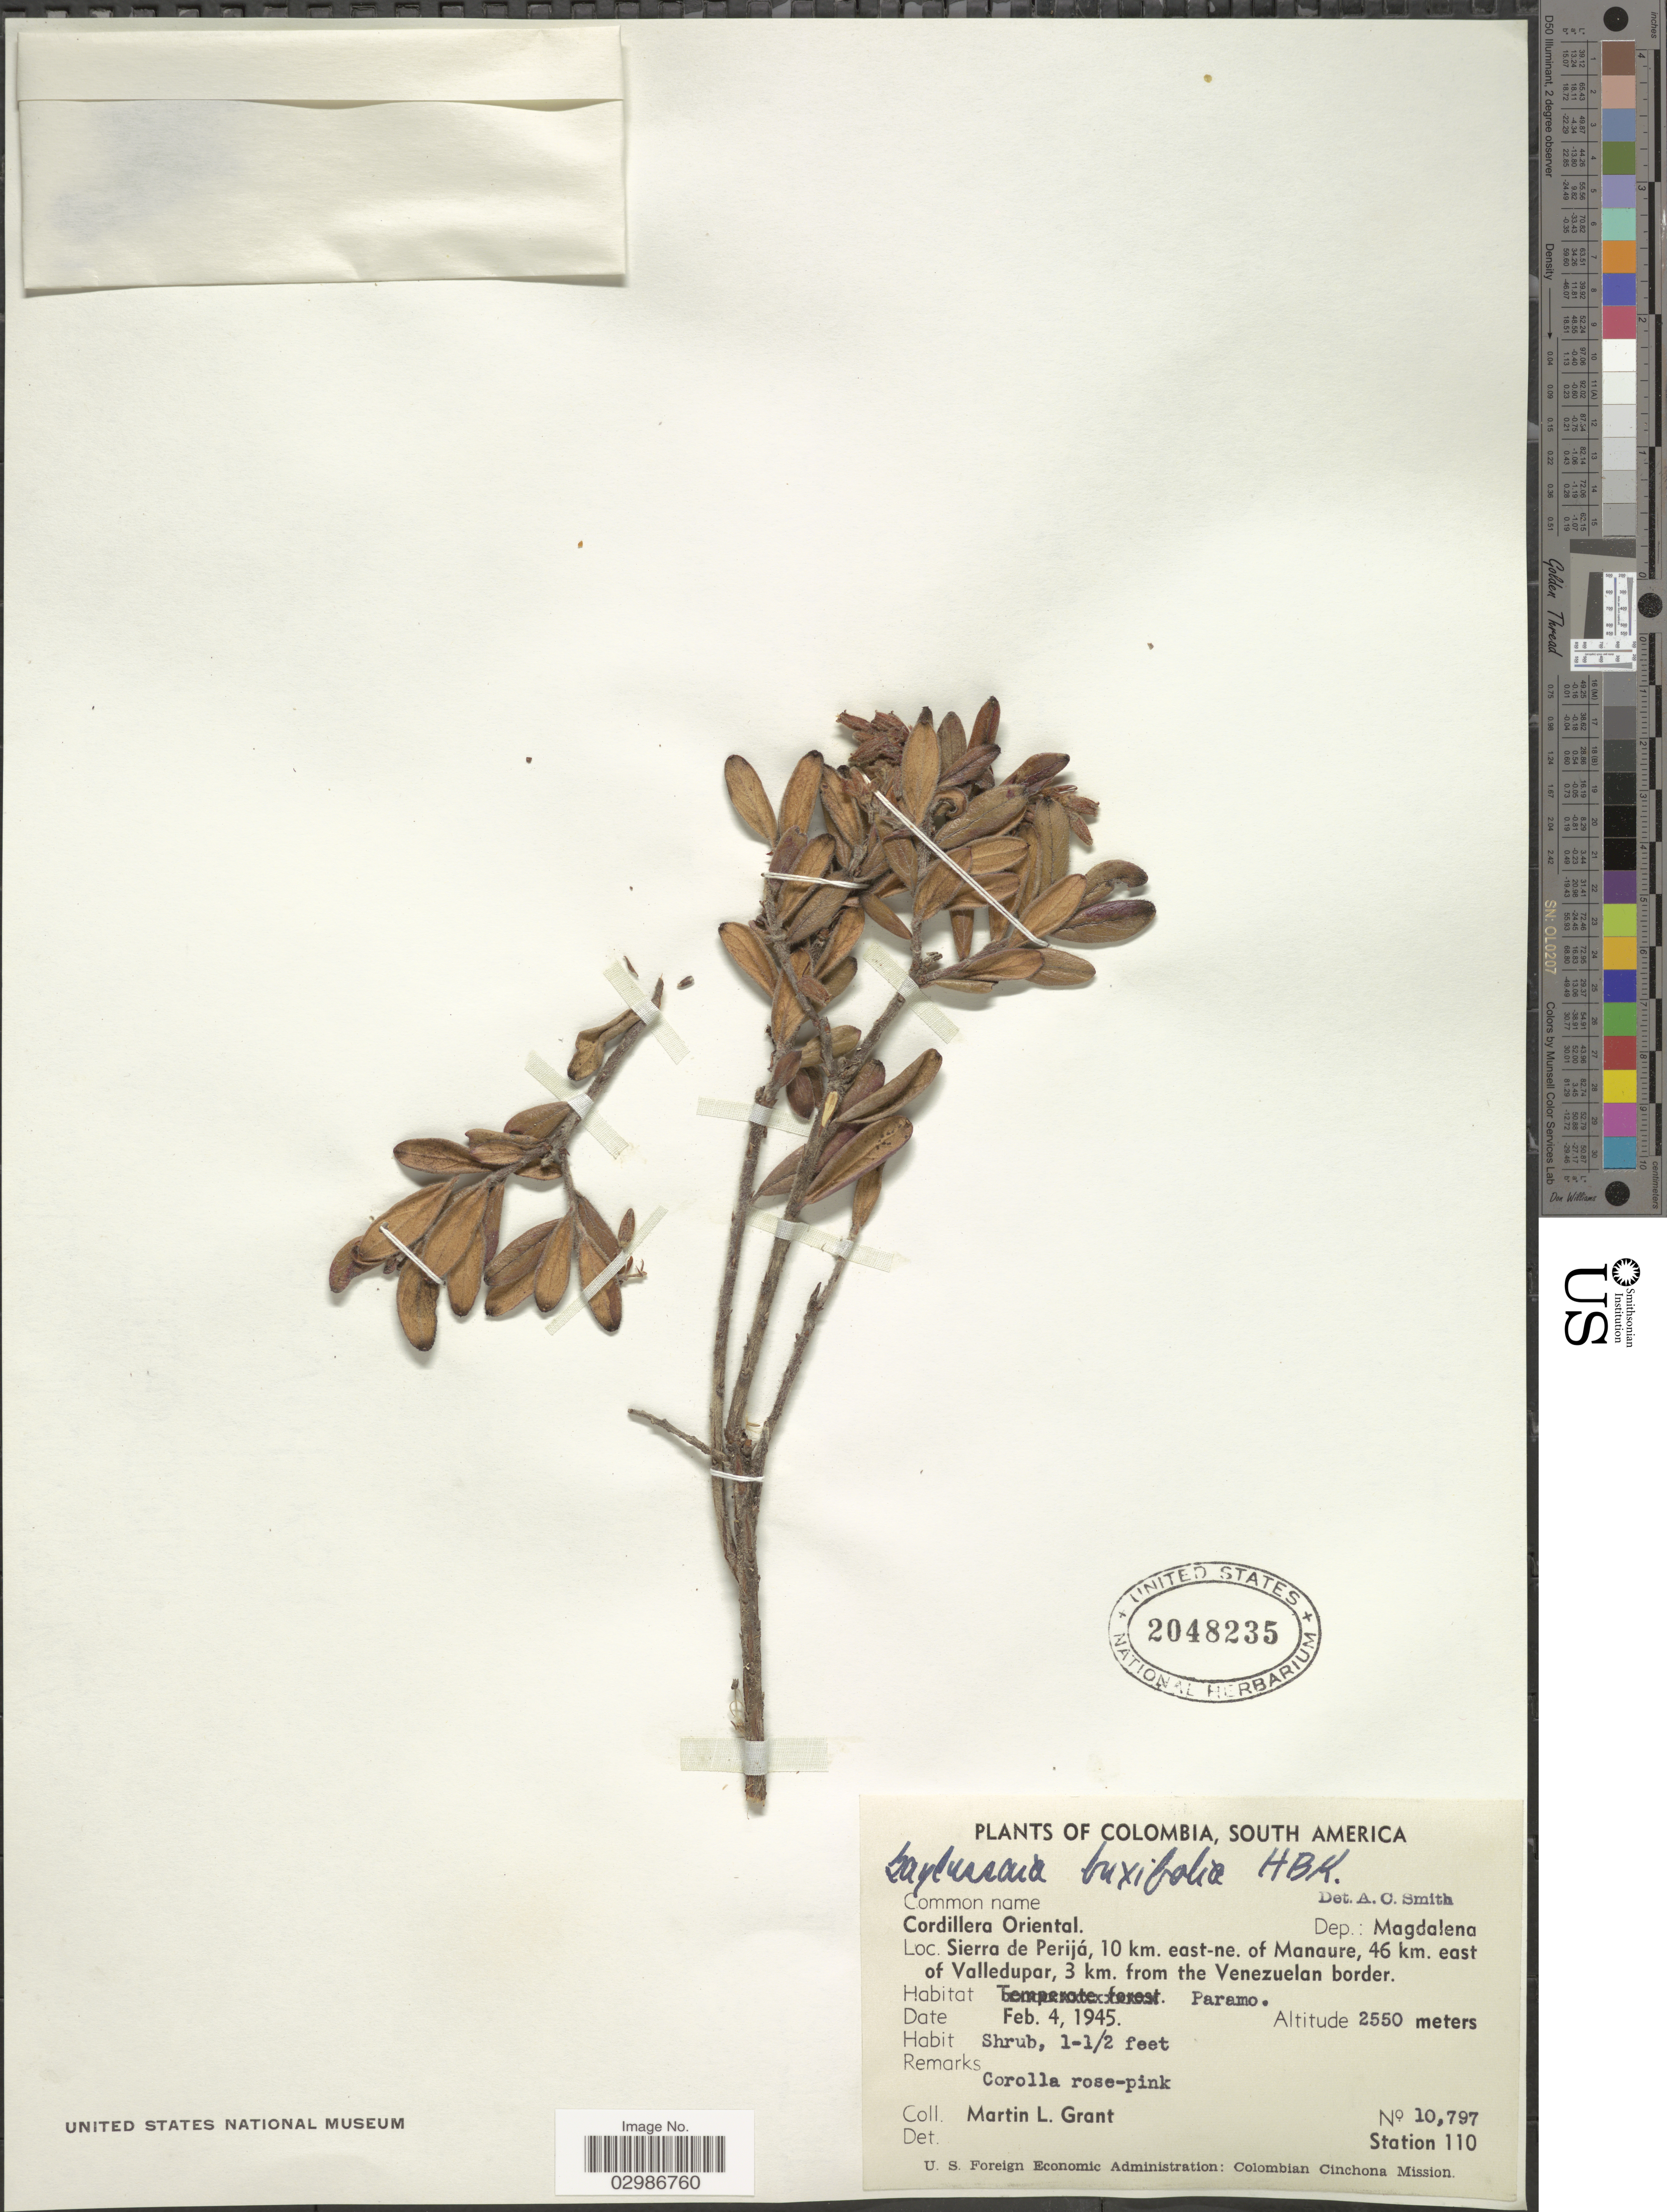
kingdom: Plantae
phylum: Tracheophyta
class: Magnoliopsida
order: Ericales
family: Ericaceae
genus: Gaylussacia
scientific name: Gaylussacia buxifolia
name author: Kunth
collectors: M. L. Grant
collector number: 10797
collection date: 1945-02-04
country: Colombia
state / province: Magdalena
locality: Cordillera Oriental, Dep. Magdalena, Sierra de Perijá, 10 km. east-ne. of Manaure, 46 km. east of Valledupar, 3 km. from the Venezuelan border, Station 110.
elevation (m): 2550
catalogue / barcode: US 2048235